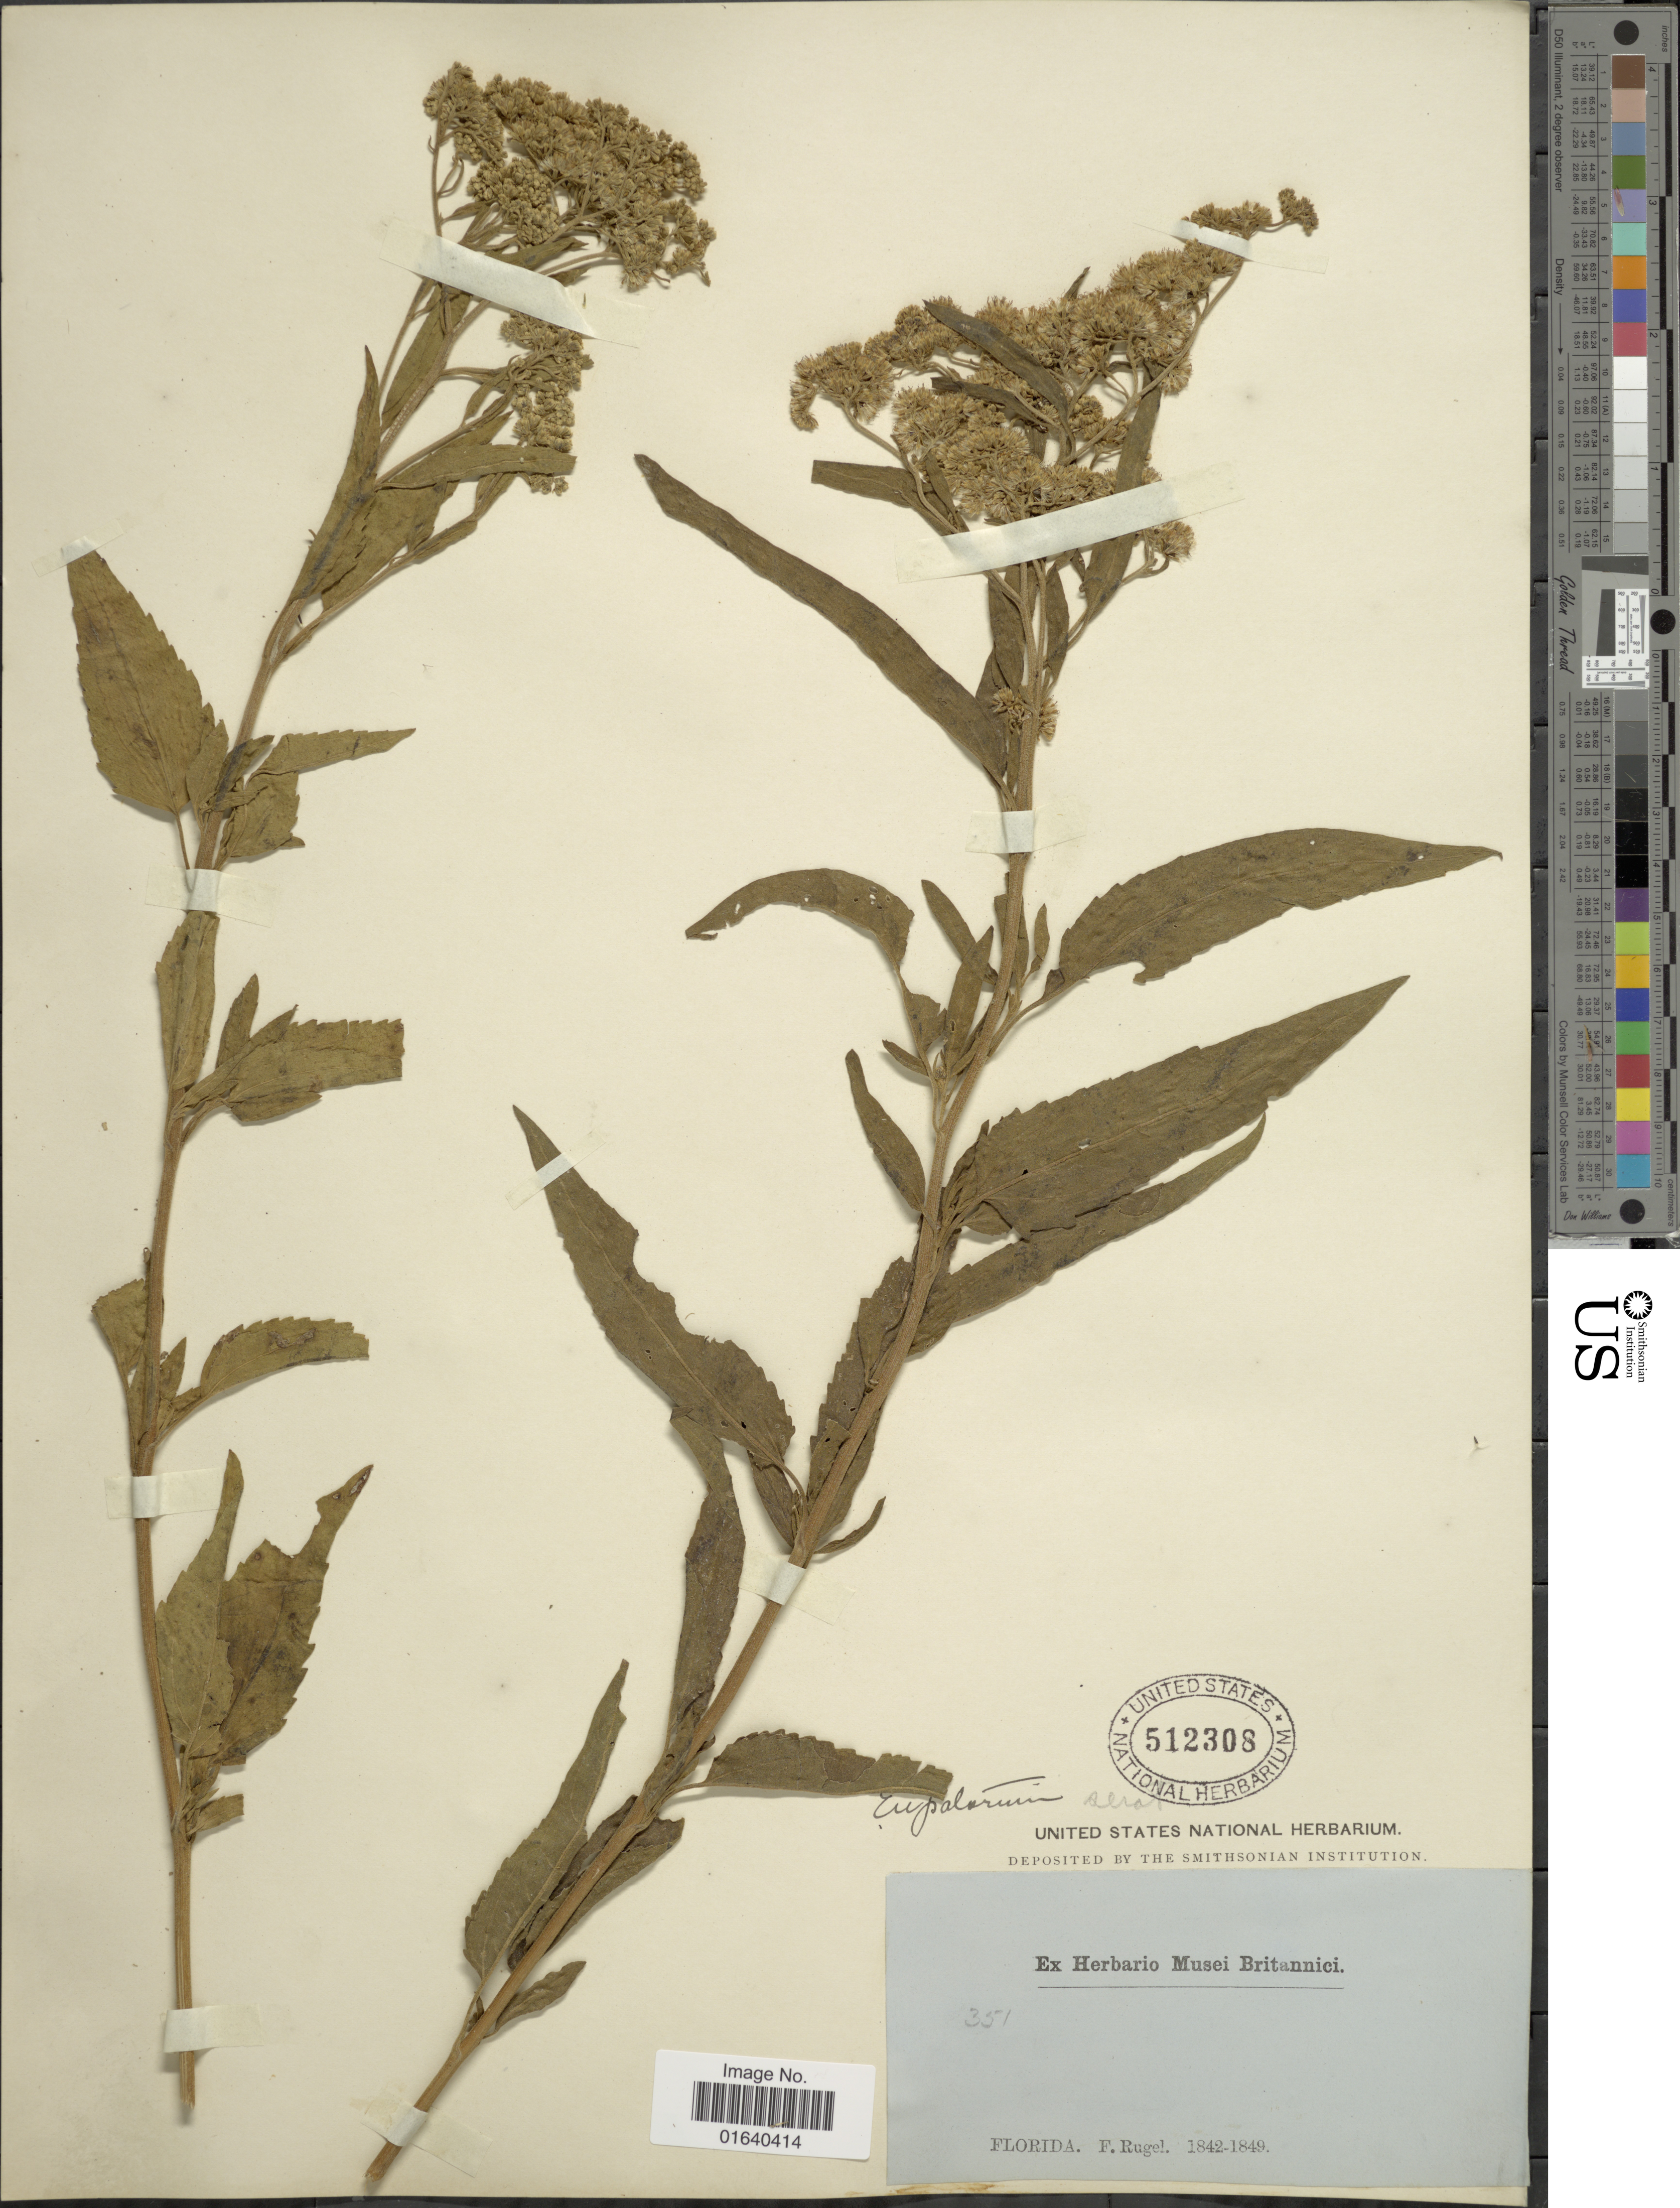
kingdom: Plantae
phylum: Tracheophyta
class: Magnoliopsida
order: Asterales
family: Asteraceae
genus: Eupatorium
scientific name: Eupatorium serotinum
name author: Michx.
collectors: F. Rugel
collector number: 351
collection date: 1842/1849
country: United States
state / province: Florida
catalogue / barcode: US 512308